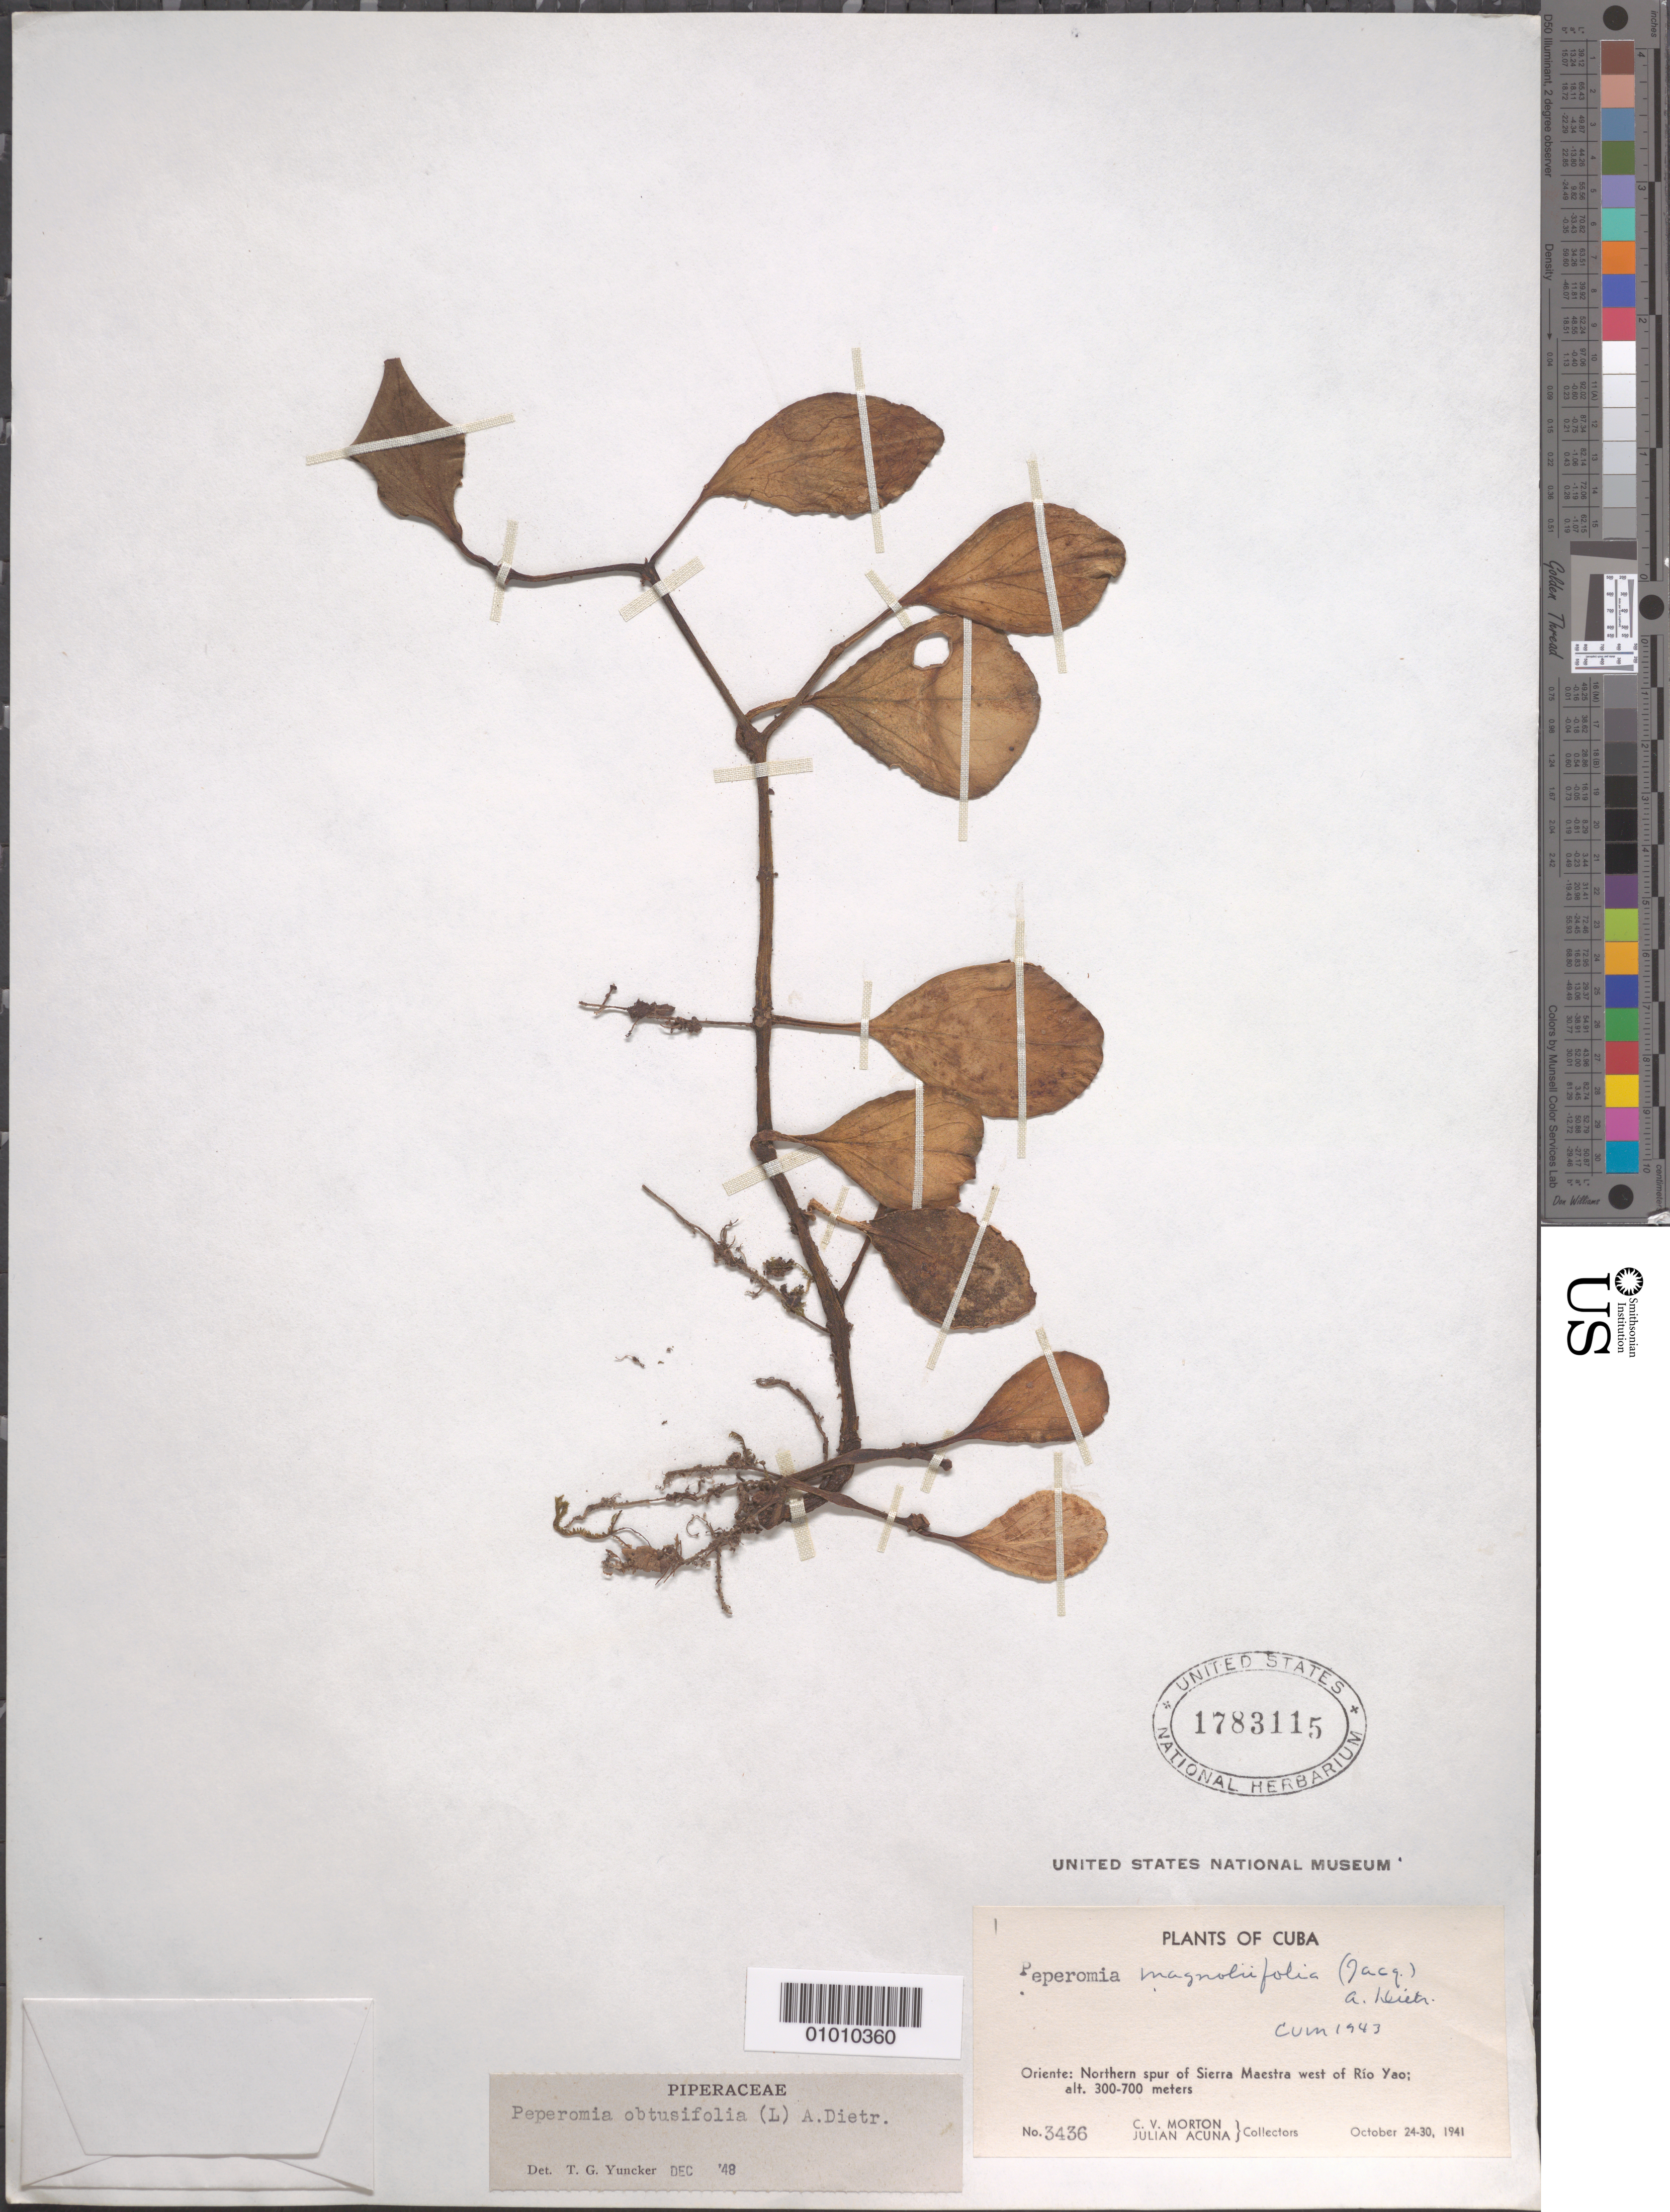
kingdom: Plantae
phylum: Tracheophyta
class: Magnoliopsida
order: Piperales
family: Piperaceae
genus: Peperomia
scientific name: Peperomia oblanceolata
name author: Trel.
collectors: C. V. Morton & J. Acuña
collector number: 3436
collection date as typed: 24 Oct 1941 to 30 Oct 1941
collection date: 1941-10-24/1941-10-30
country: Cuba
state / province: Oriente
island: Cuba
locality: Northern spur of Sierra Maestra W of Rio Yao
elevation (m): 300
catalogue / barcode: US 1783115